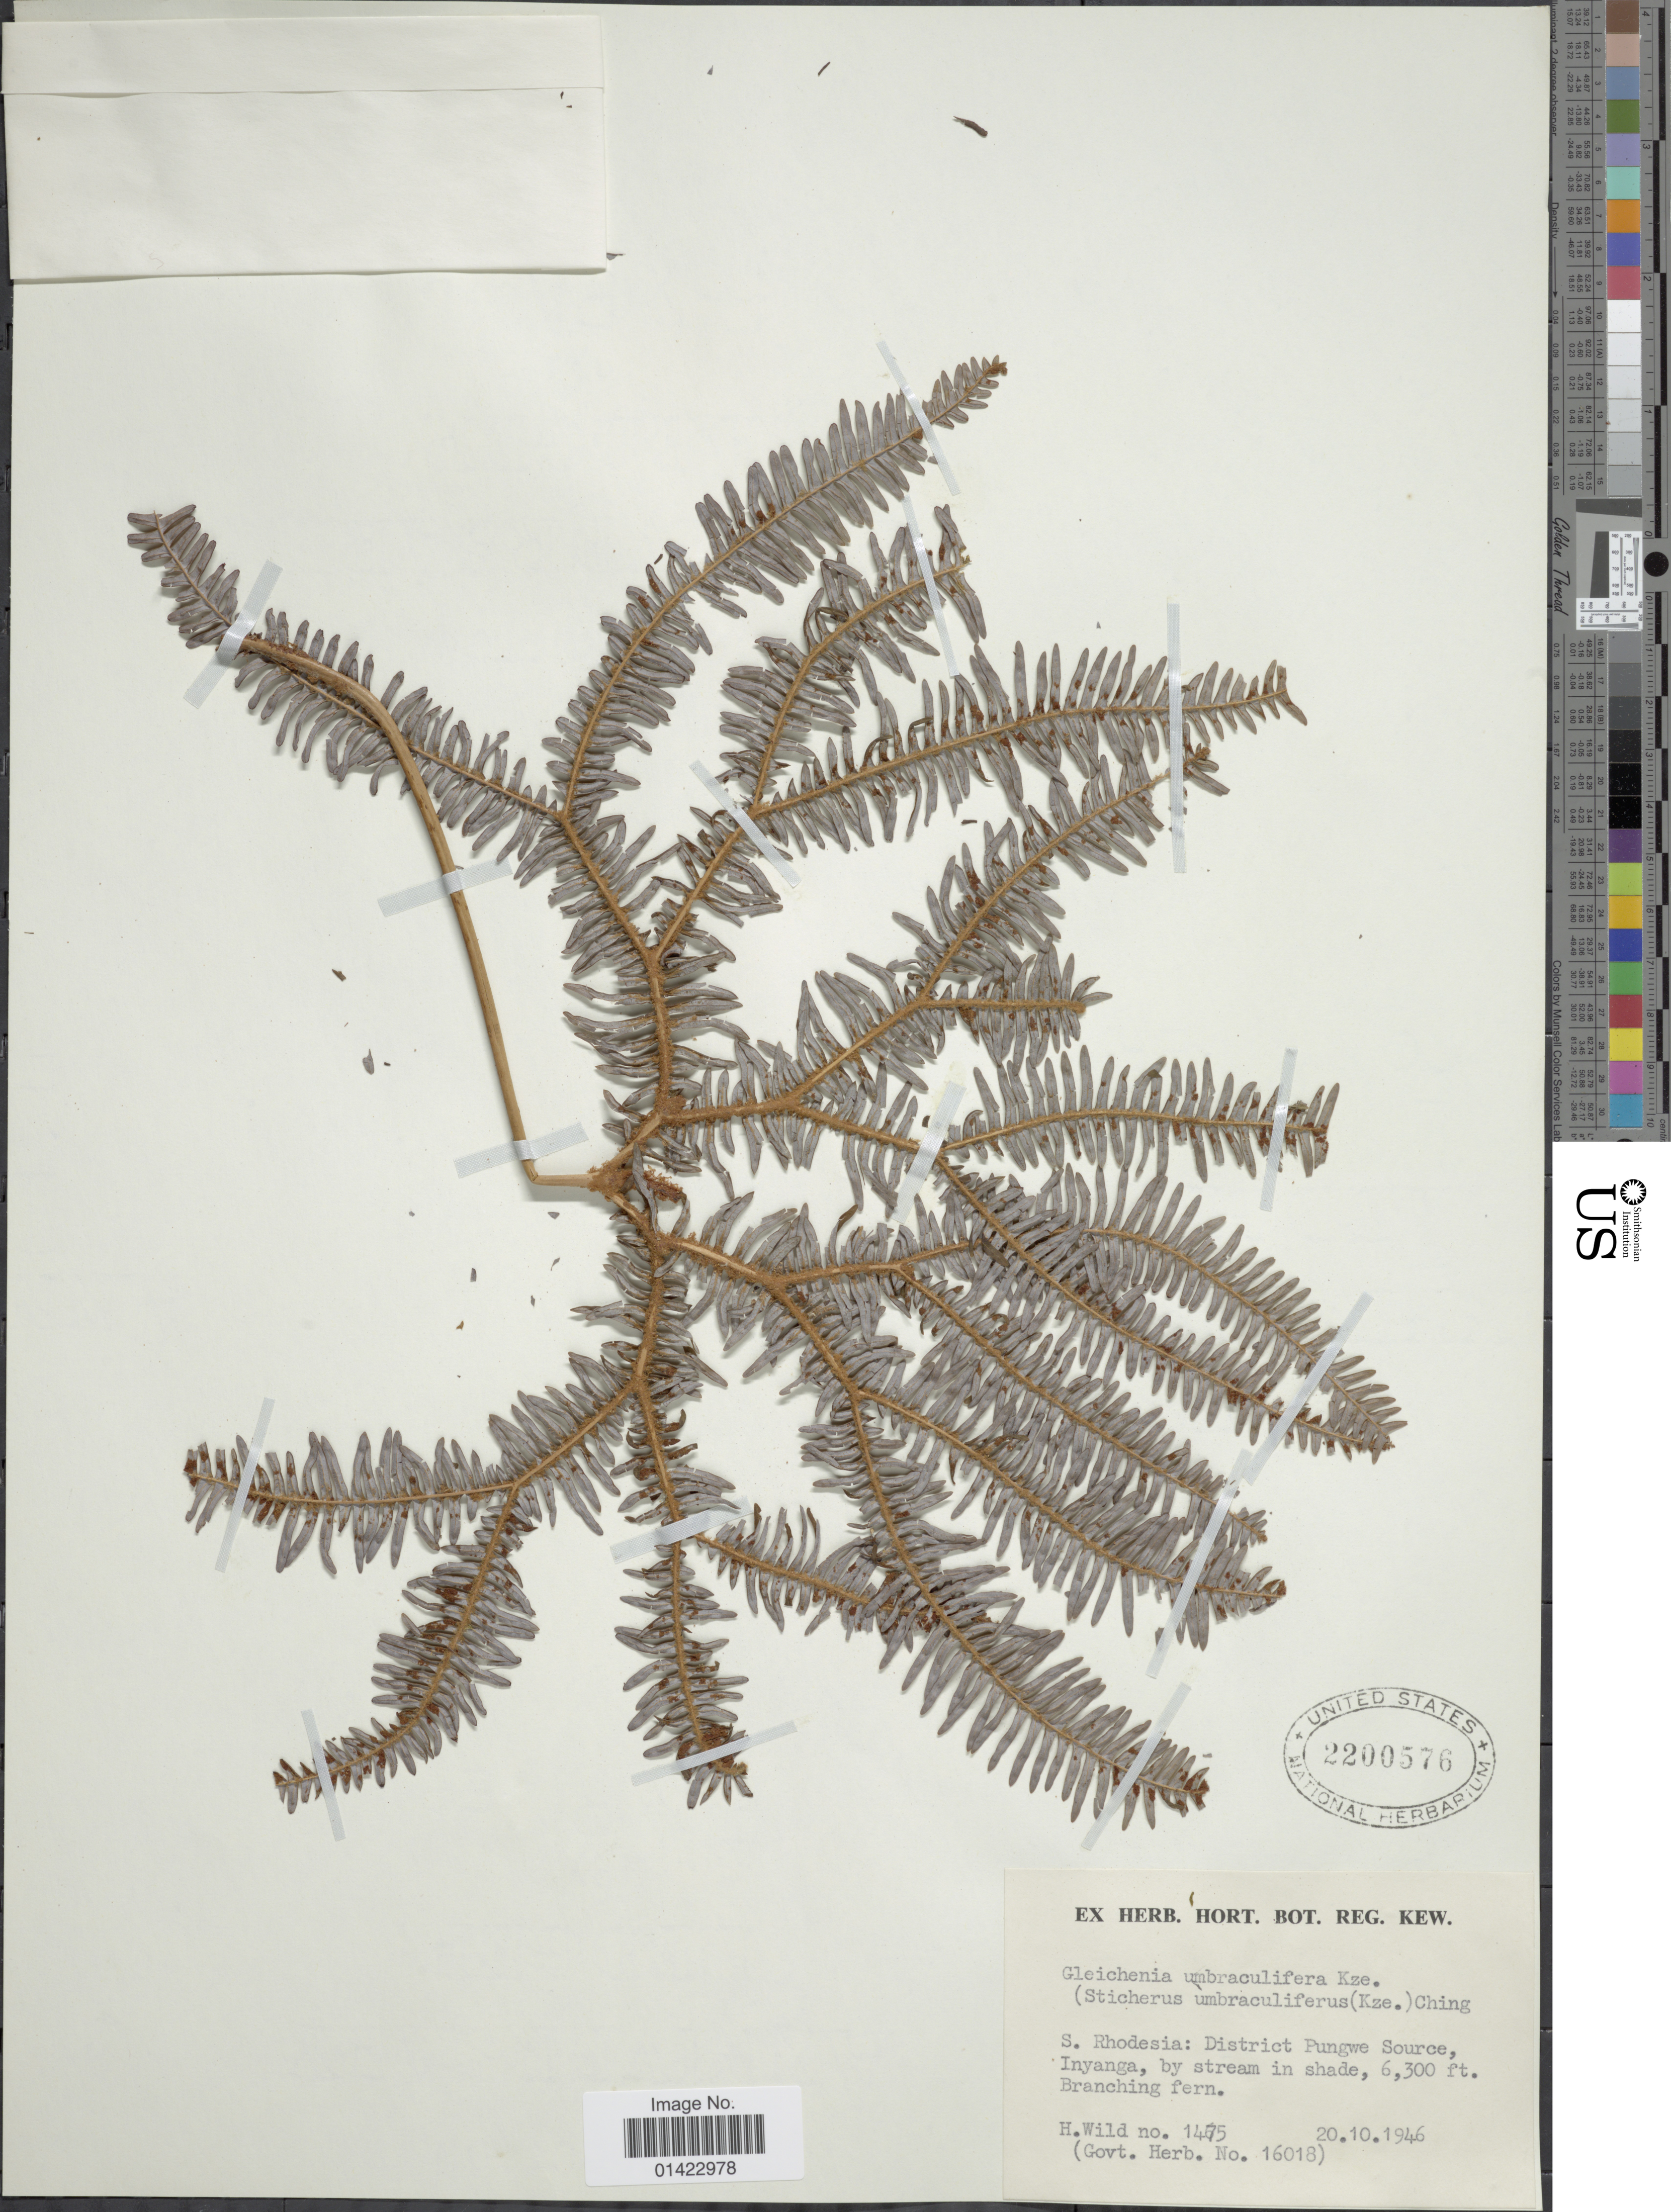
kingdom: Plantae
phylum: Tracheophyta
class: Polypodiopsida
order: Gleicheniales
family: Gleicheniaceae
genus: Sticherus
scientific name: Sticherus umbraculiferus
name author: (Kunze) Ching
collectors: H. Wild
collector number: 1475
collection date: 1946-10-20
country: Zimbabwe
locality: S. Rhodesia: District Pungwe Source, Inyanga, by stream in shade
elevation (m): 1920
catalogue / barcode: US 2200576